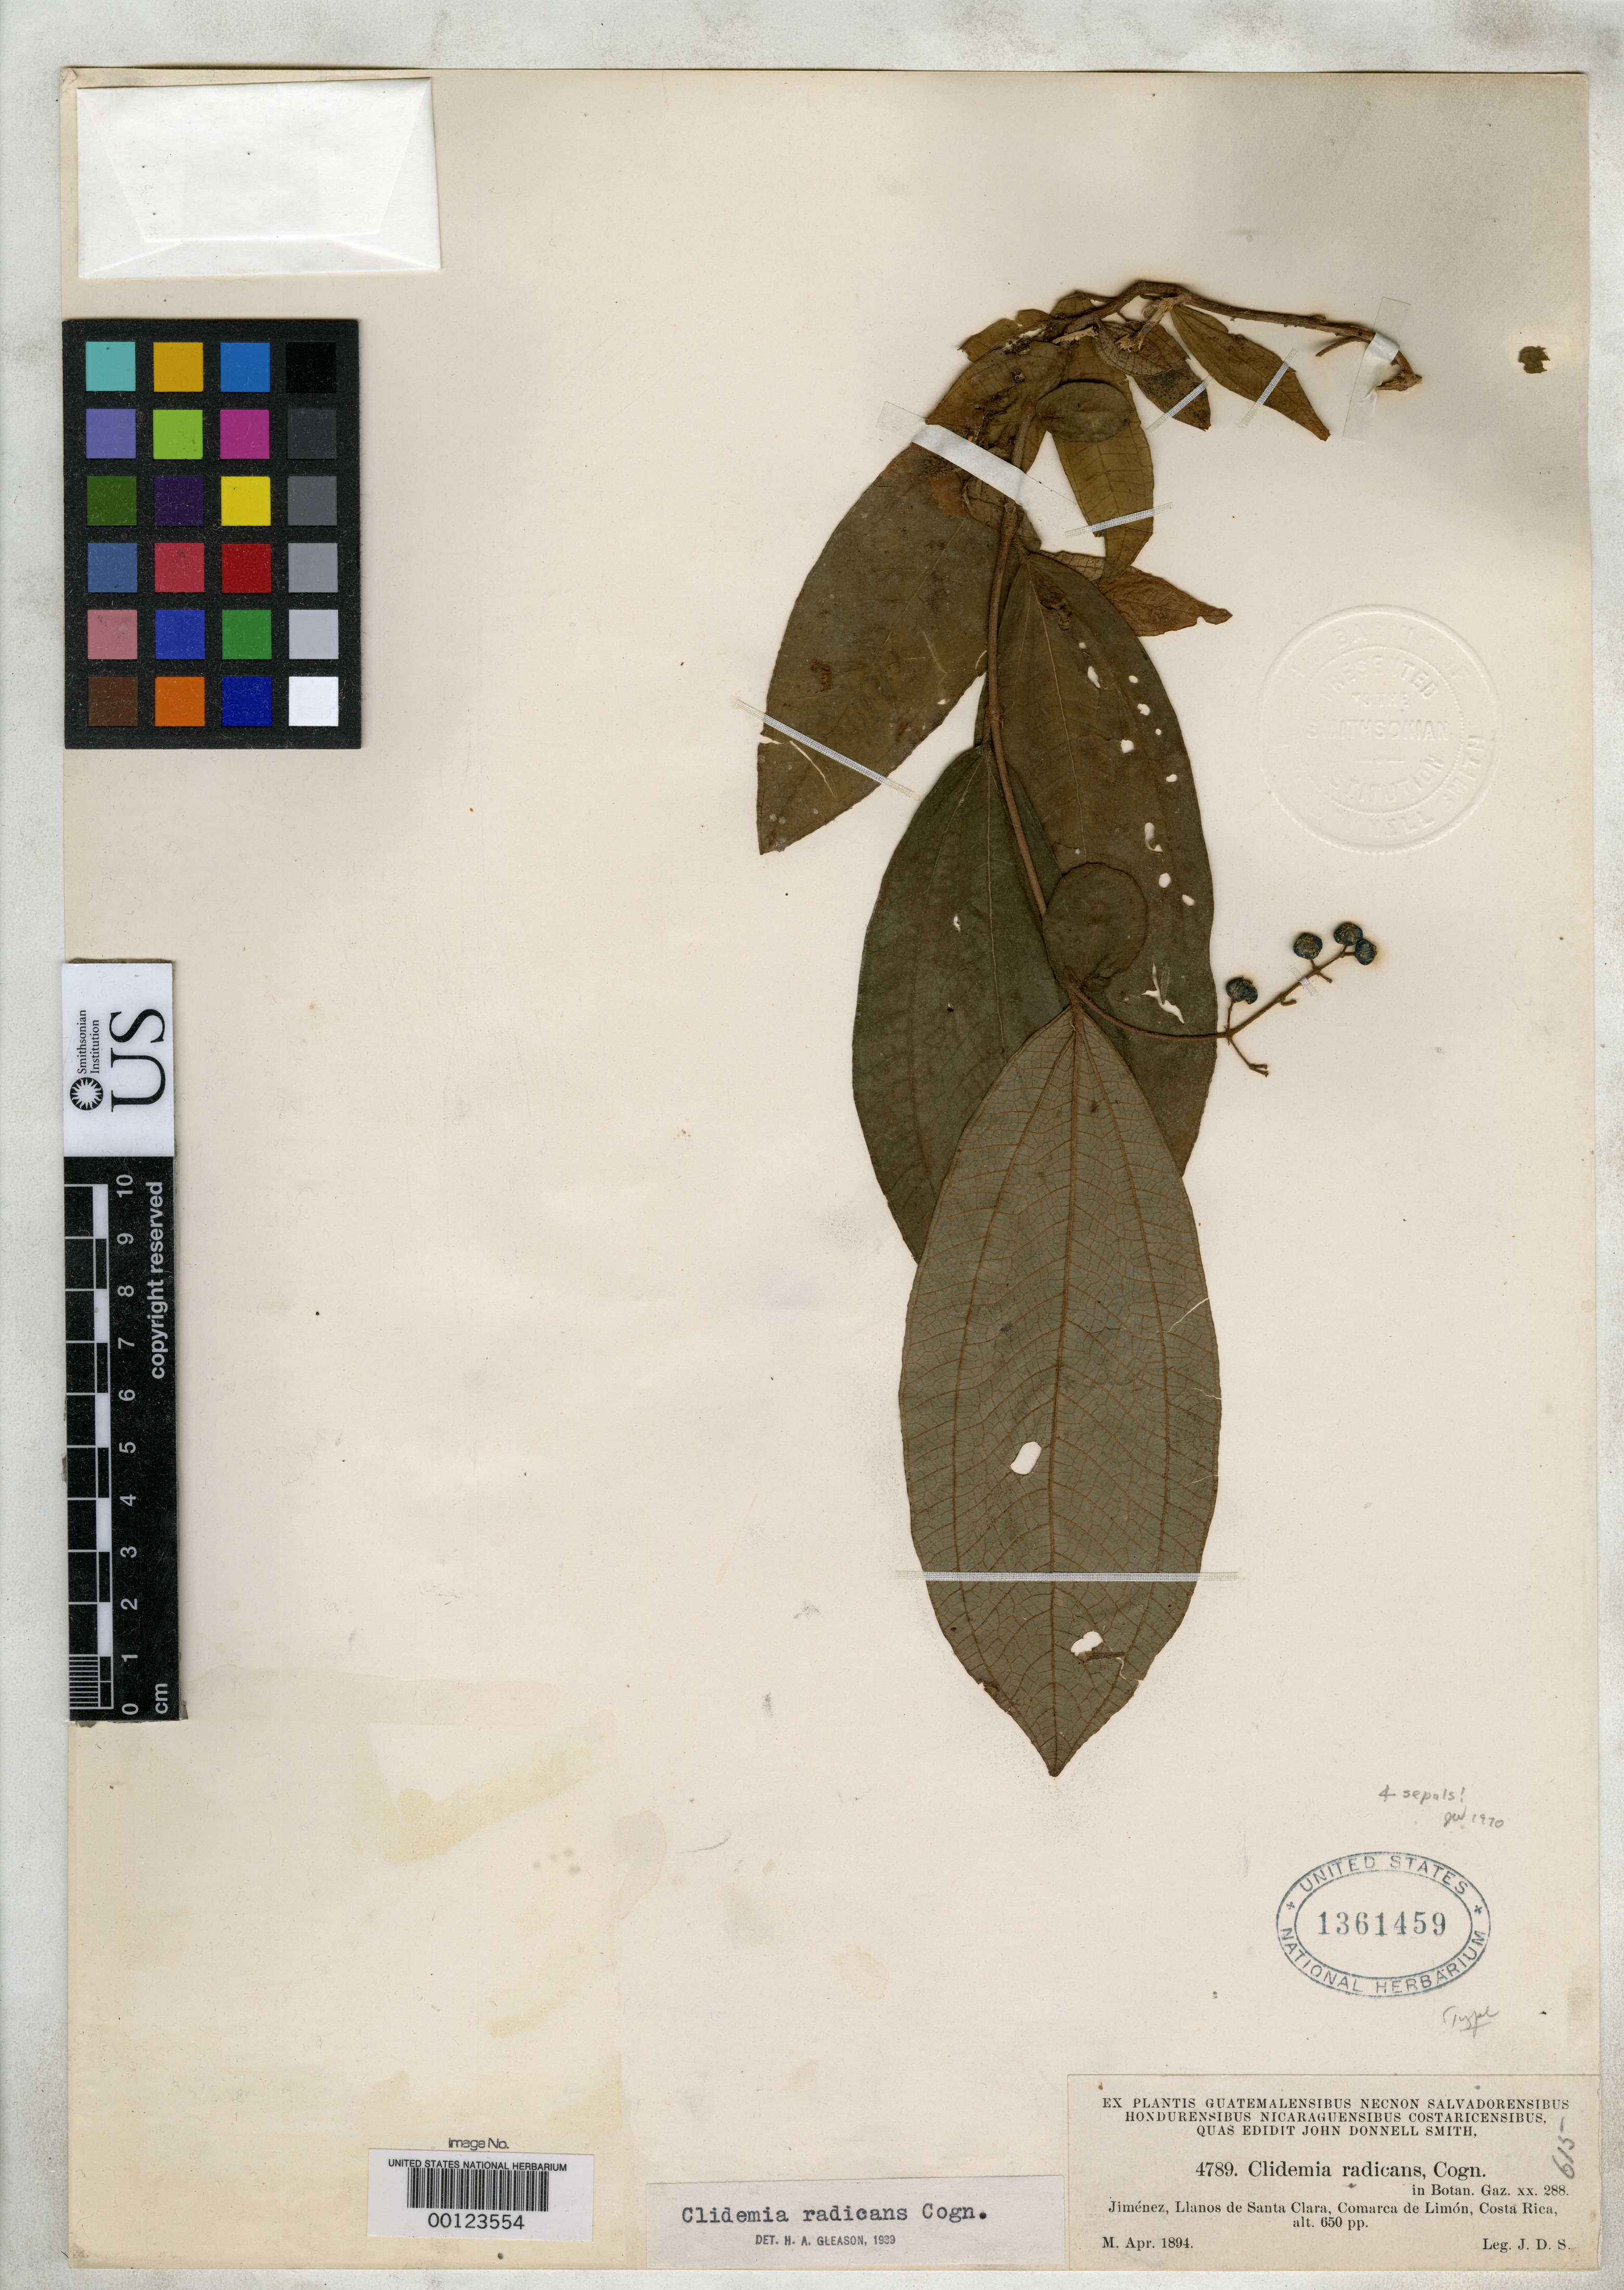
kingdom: Plantae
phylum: Tracheophyta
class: Magnoliopsida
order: Myrtales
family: Melastomataceae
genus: Clidemia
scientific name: Clidemia radicans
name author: Cogn.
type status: Isosyntype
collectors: J. Donnell Smith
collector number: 4789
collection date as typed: Apr 1894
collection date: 1894-04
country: Costa Rica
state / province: Limón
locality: Jimenez, llanos de S. Clara.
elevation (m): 198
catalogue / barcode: US 1361459